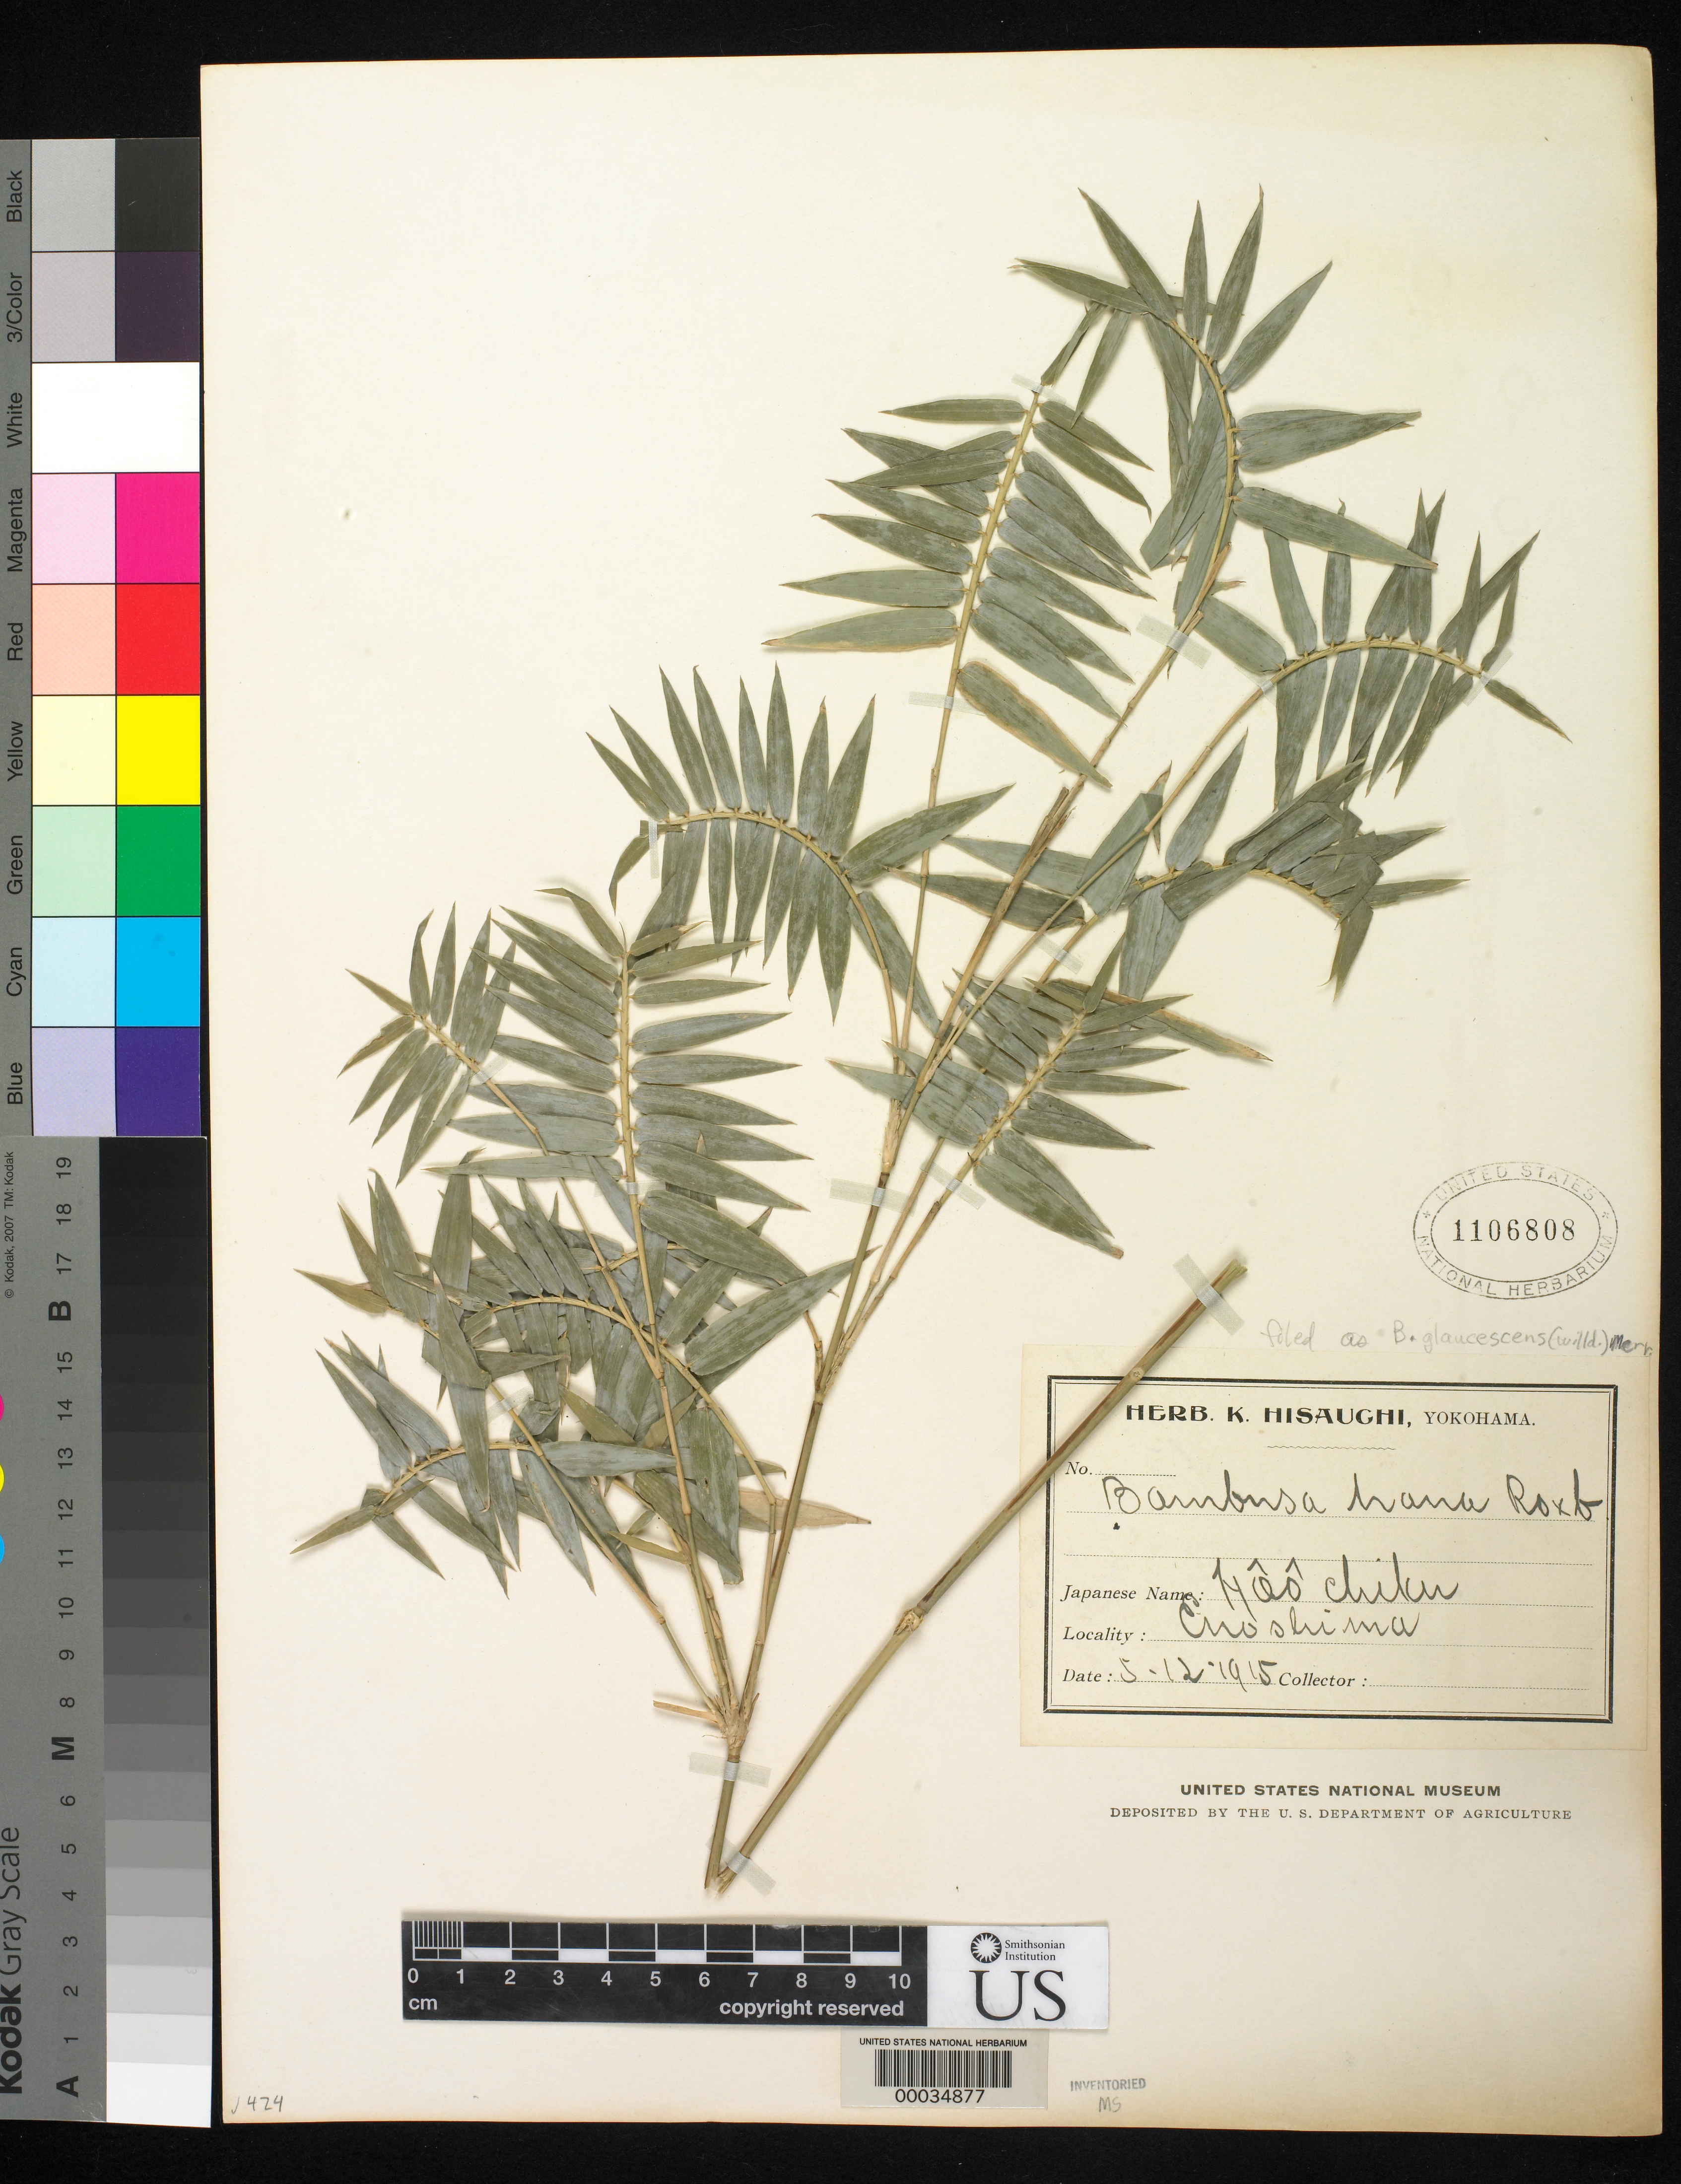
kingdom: Plantae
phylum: Tracheophyta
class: Liliopsida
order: Poales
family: Poaceae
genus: Bambusa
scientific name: Bambusa glaucescens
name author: (Willd.) Merr.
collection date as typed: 12 May 1915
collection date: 1915-05-12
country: Japan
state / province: Kanagawa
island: Honshu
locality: Yokohama, anoshima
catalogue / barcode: US 1106808